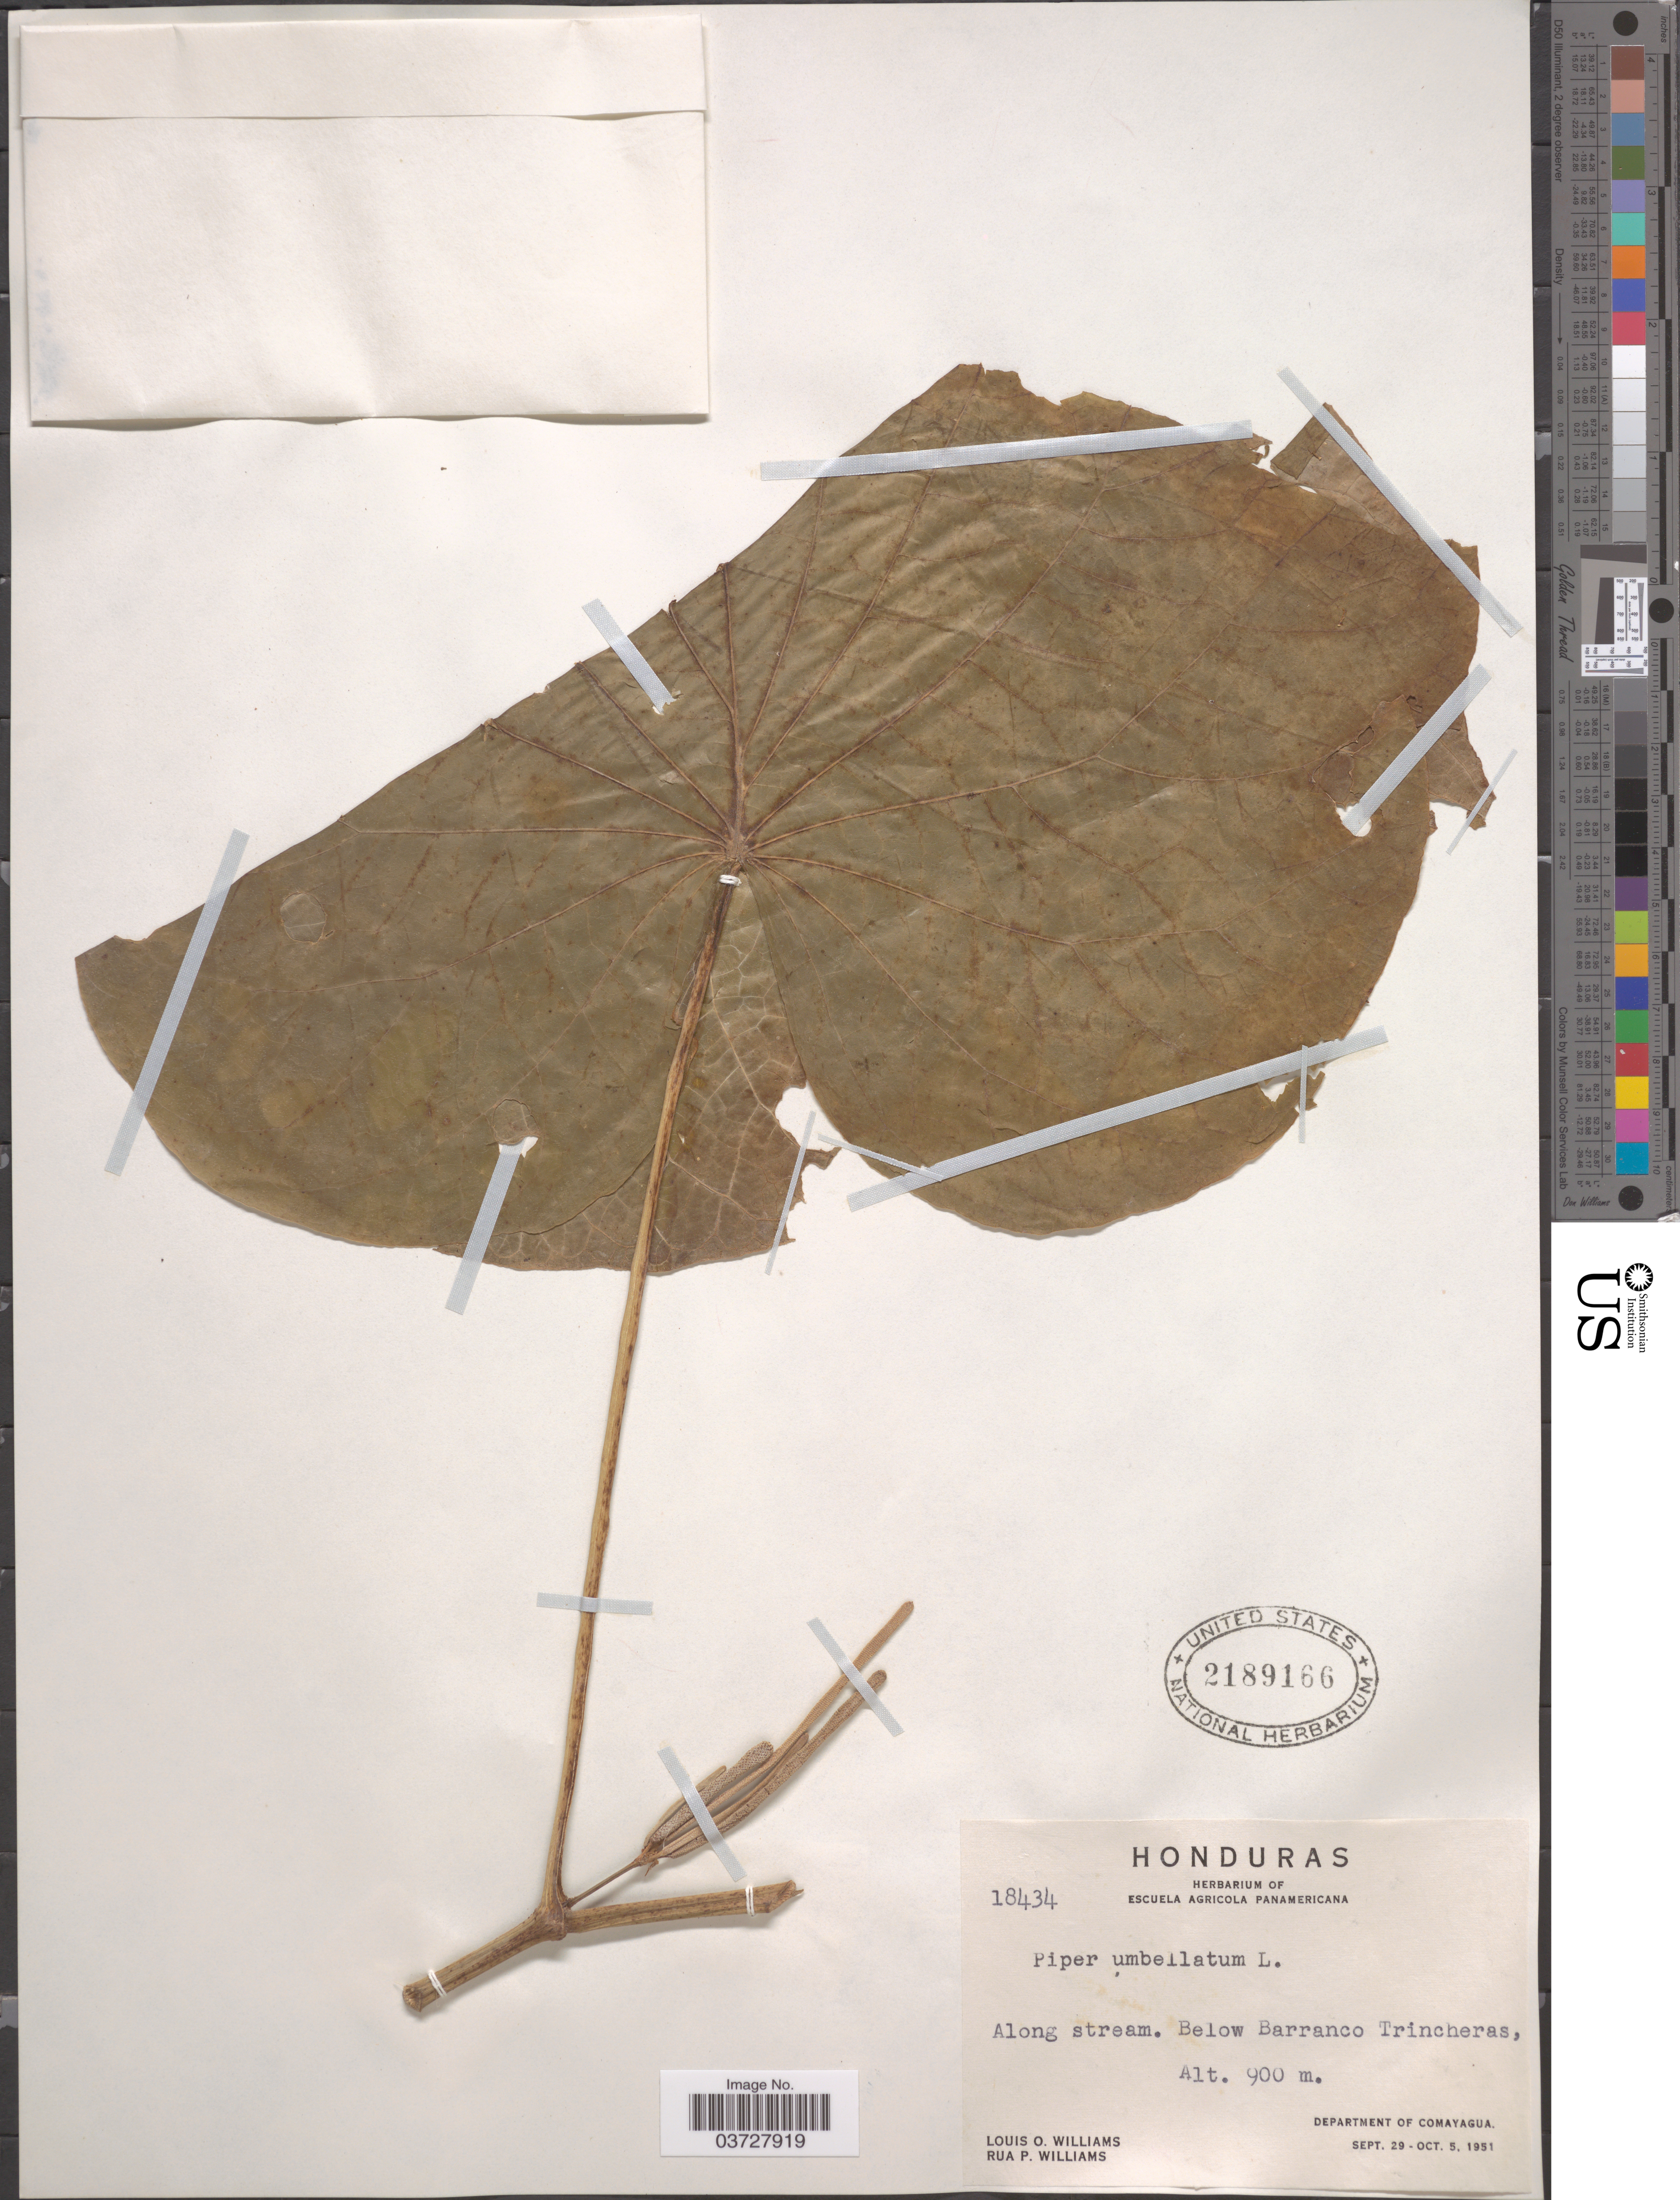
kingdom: Plantae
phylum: Tracheophyta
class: Magnoliopsida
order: Piperales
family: Piperaceae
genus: Piper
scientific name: Piper umbellatum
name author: L.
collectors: L. O. Williams & R. P. Williams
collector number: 18434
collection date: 1951-09-29/1951-10-05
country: Honduras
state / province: Comayagua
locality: Below Barranco Trincheras, Department of Comayagua.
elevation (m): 900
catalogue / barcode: US 2189166